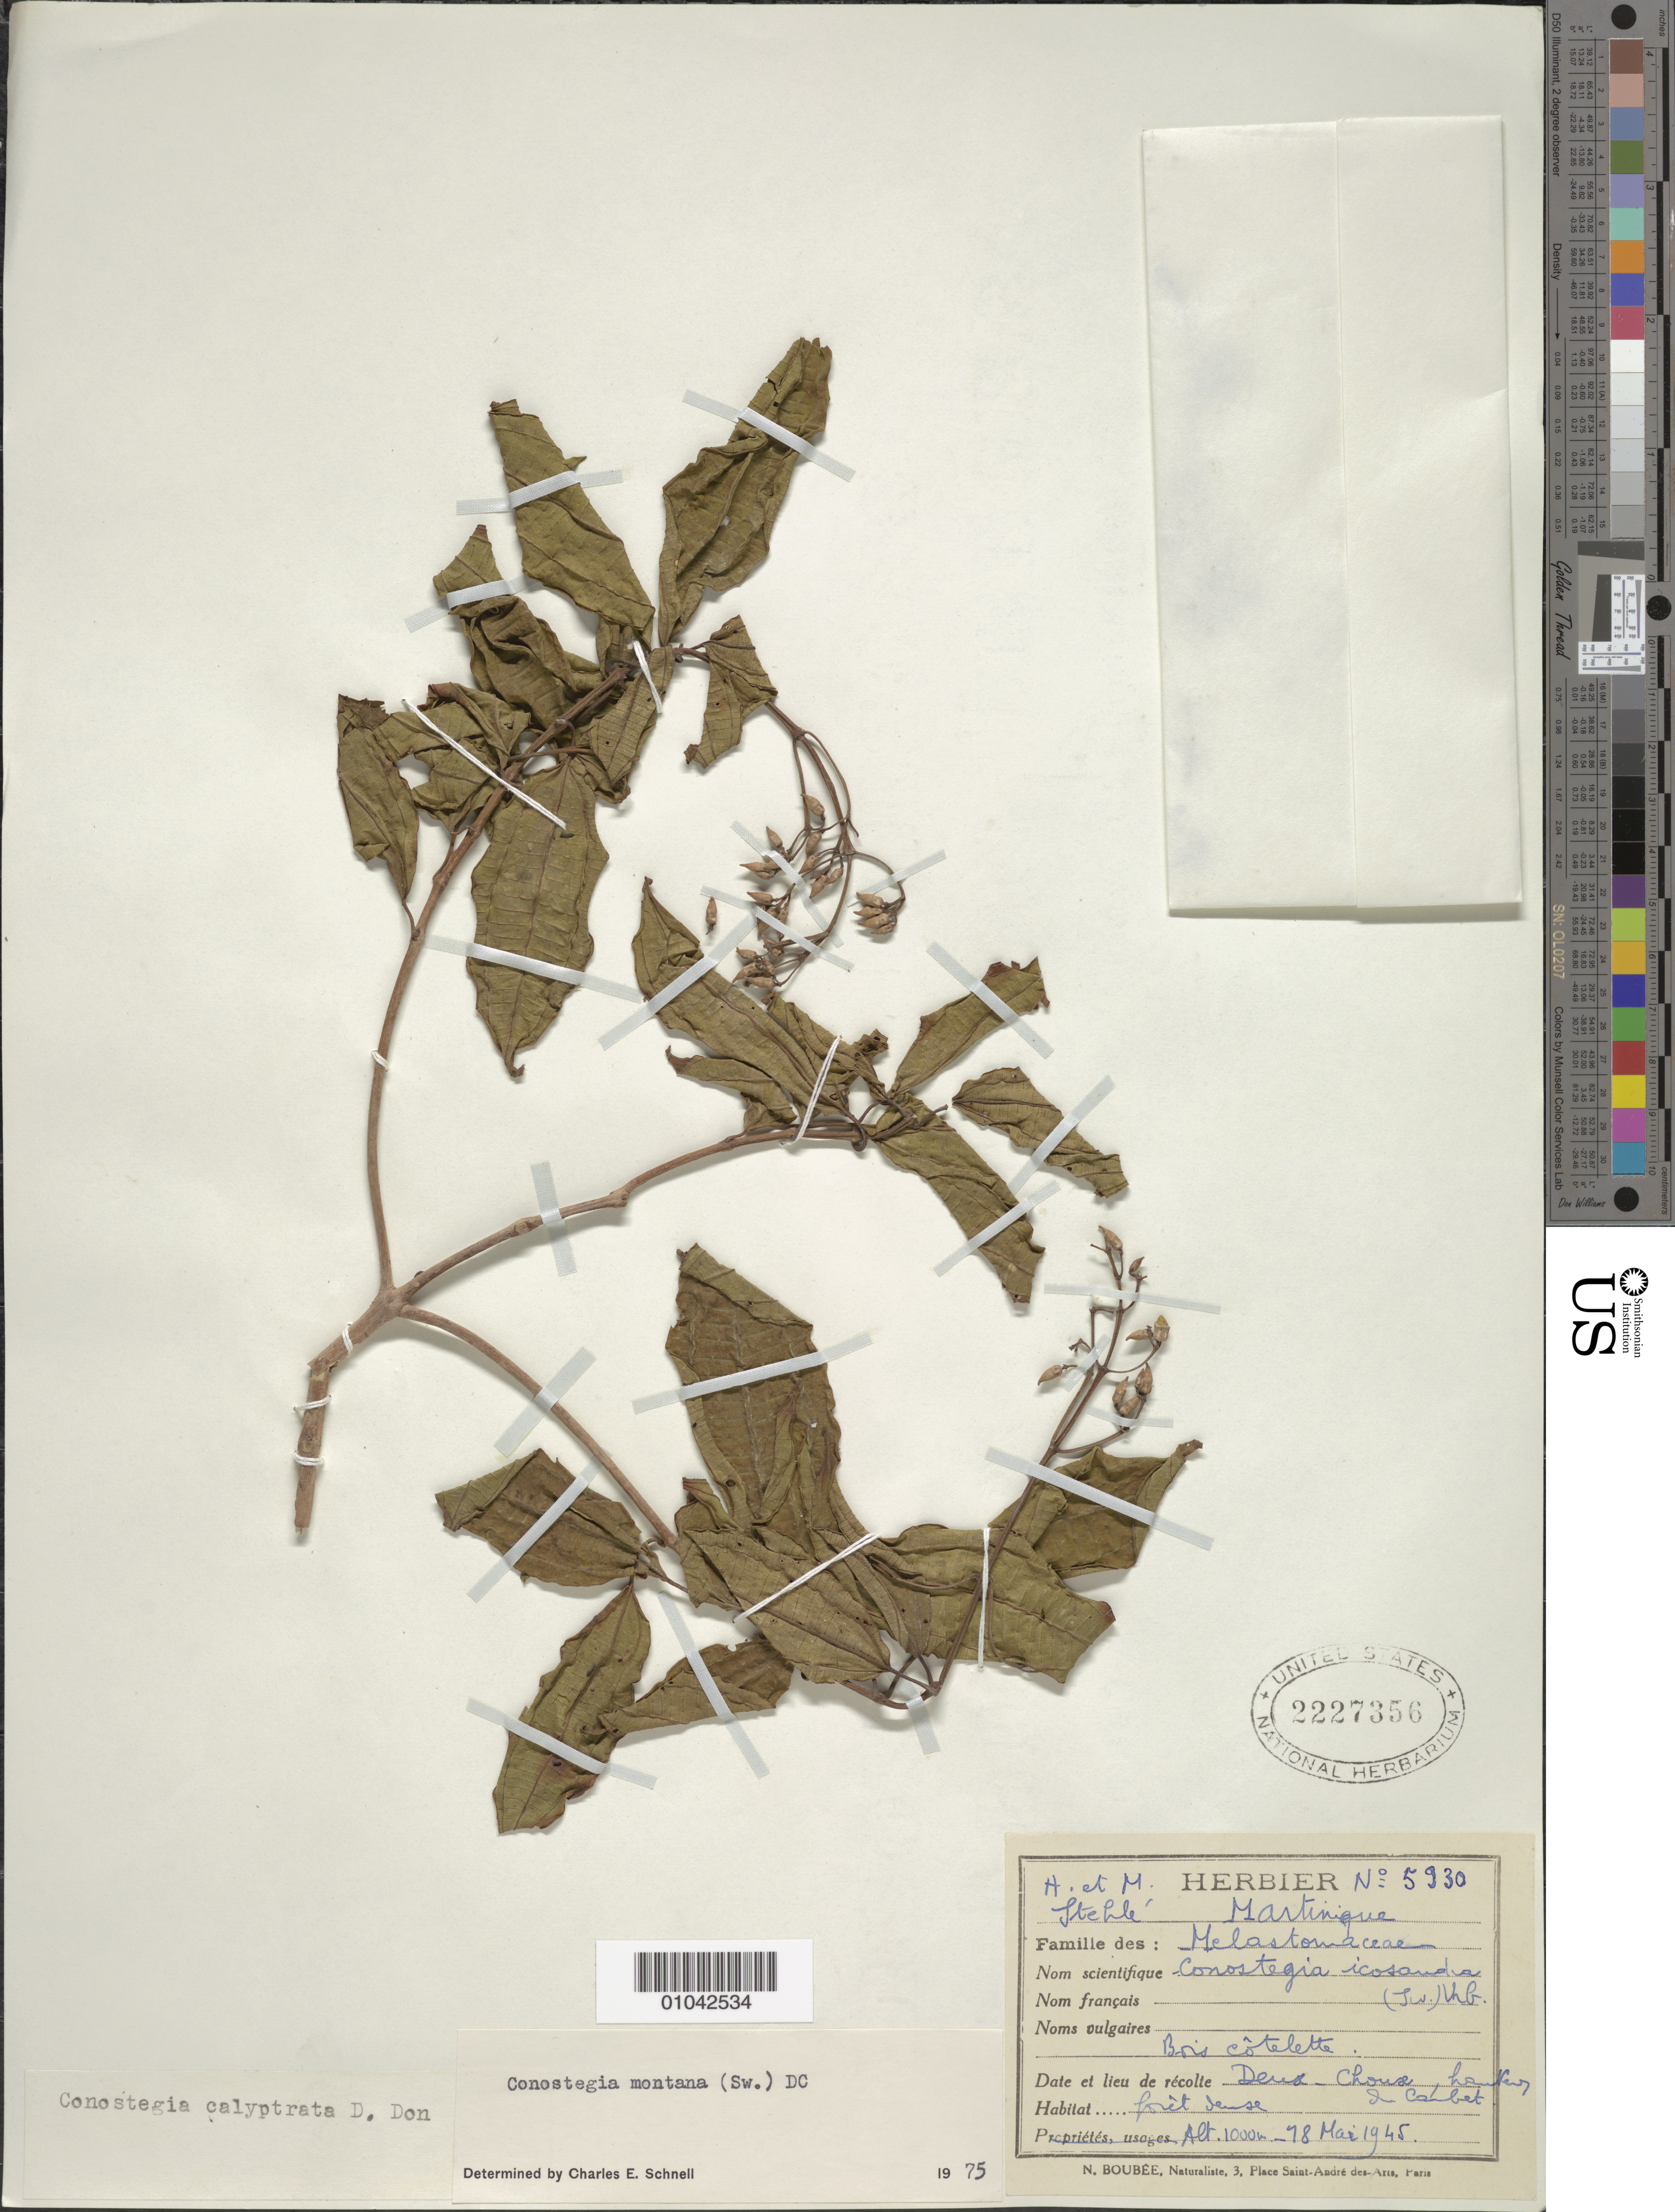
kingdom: Plantae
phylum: Tracheophyta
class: Magnoliopsida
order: Myrtales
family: Melastomataceae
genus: Conostegia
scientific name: Conostegia montana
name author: (Sw.) D. Don ex DC.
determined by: Schnell, C. E.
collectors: H. Stehlé & M. Stehlé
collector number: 5930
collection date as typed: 18 May 1945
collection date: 1945-05-18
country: Martinique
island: Martinique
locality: Deux Chouse, hauteur du Carbet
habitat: Forêt dense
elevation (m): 1000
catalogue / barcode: US 2227356